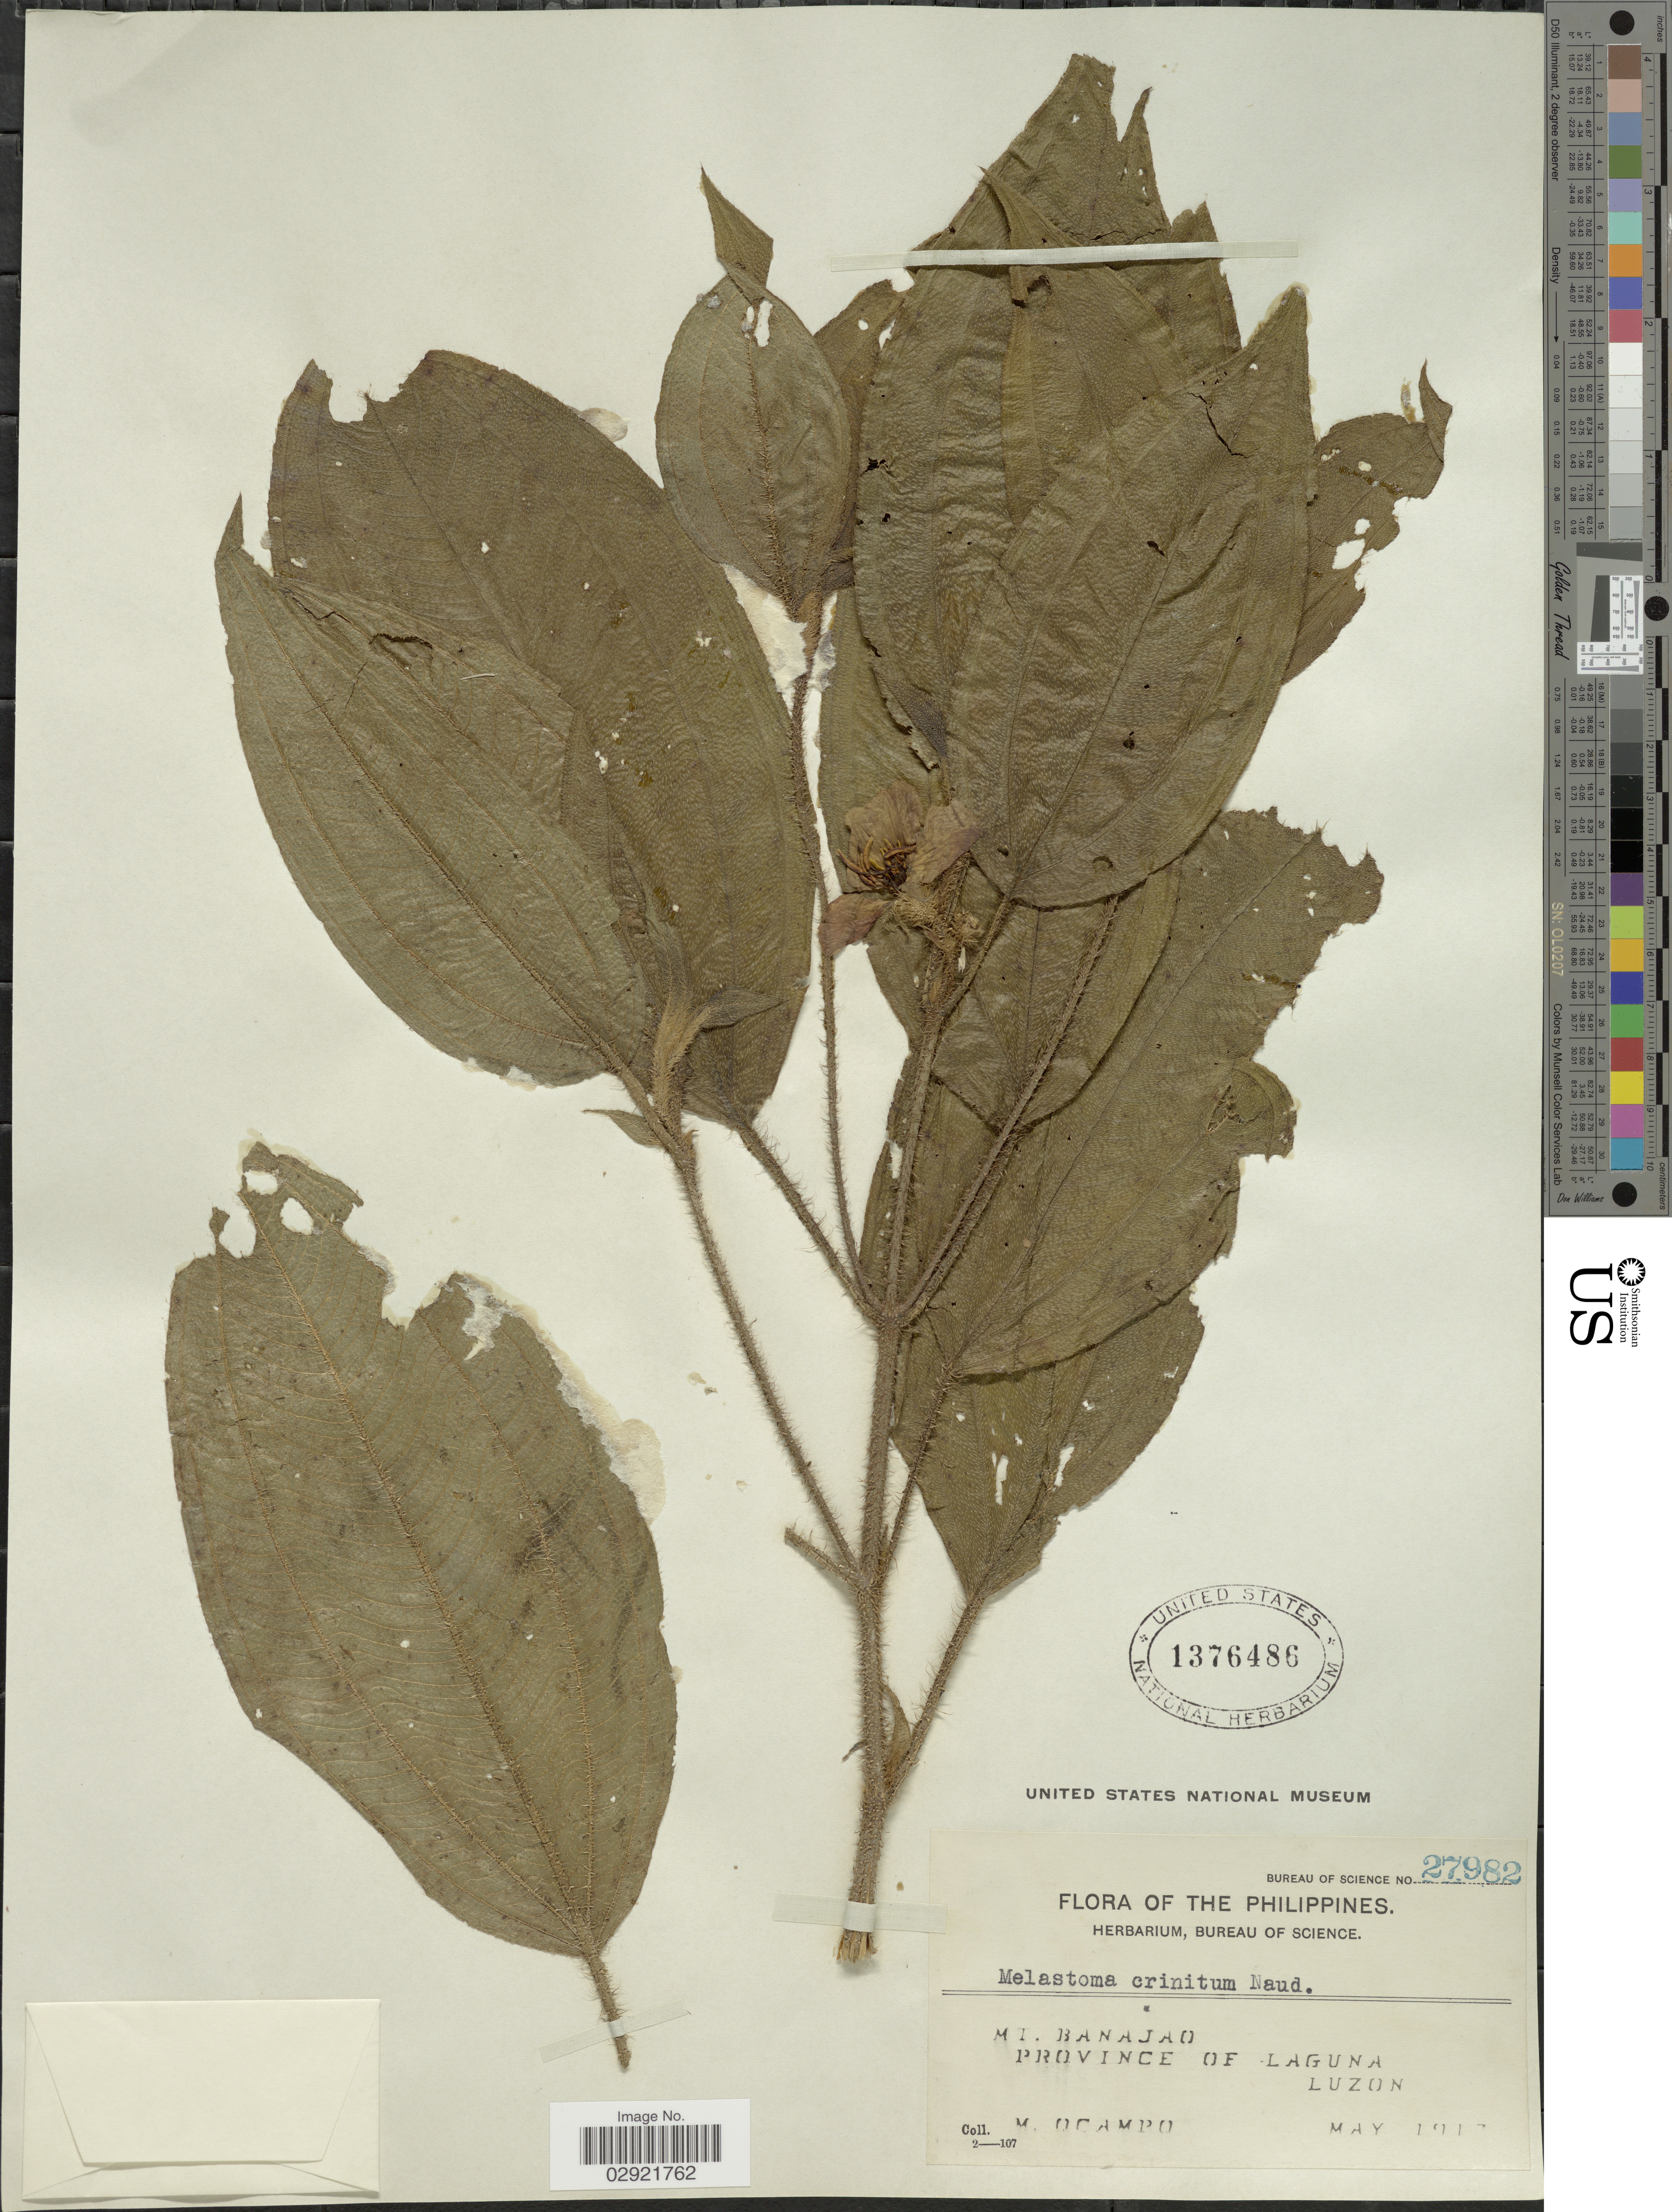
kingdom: Plantae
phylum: Tracheophyta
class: Magnoliopsida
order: Myrtales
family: Melastomataceae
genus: Melastoma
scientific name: Melastoma crinitum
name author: Roxb.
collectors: M. Ocampo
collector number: Bureau of Science 27982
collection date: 1917-05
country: Philippines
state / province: Calabarzon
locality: Mt. Banajao. Province of Laguna. Luzon.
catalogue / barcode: US 1376486